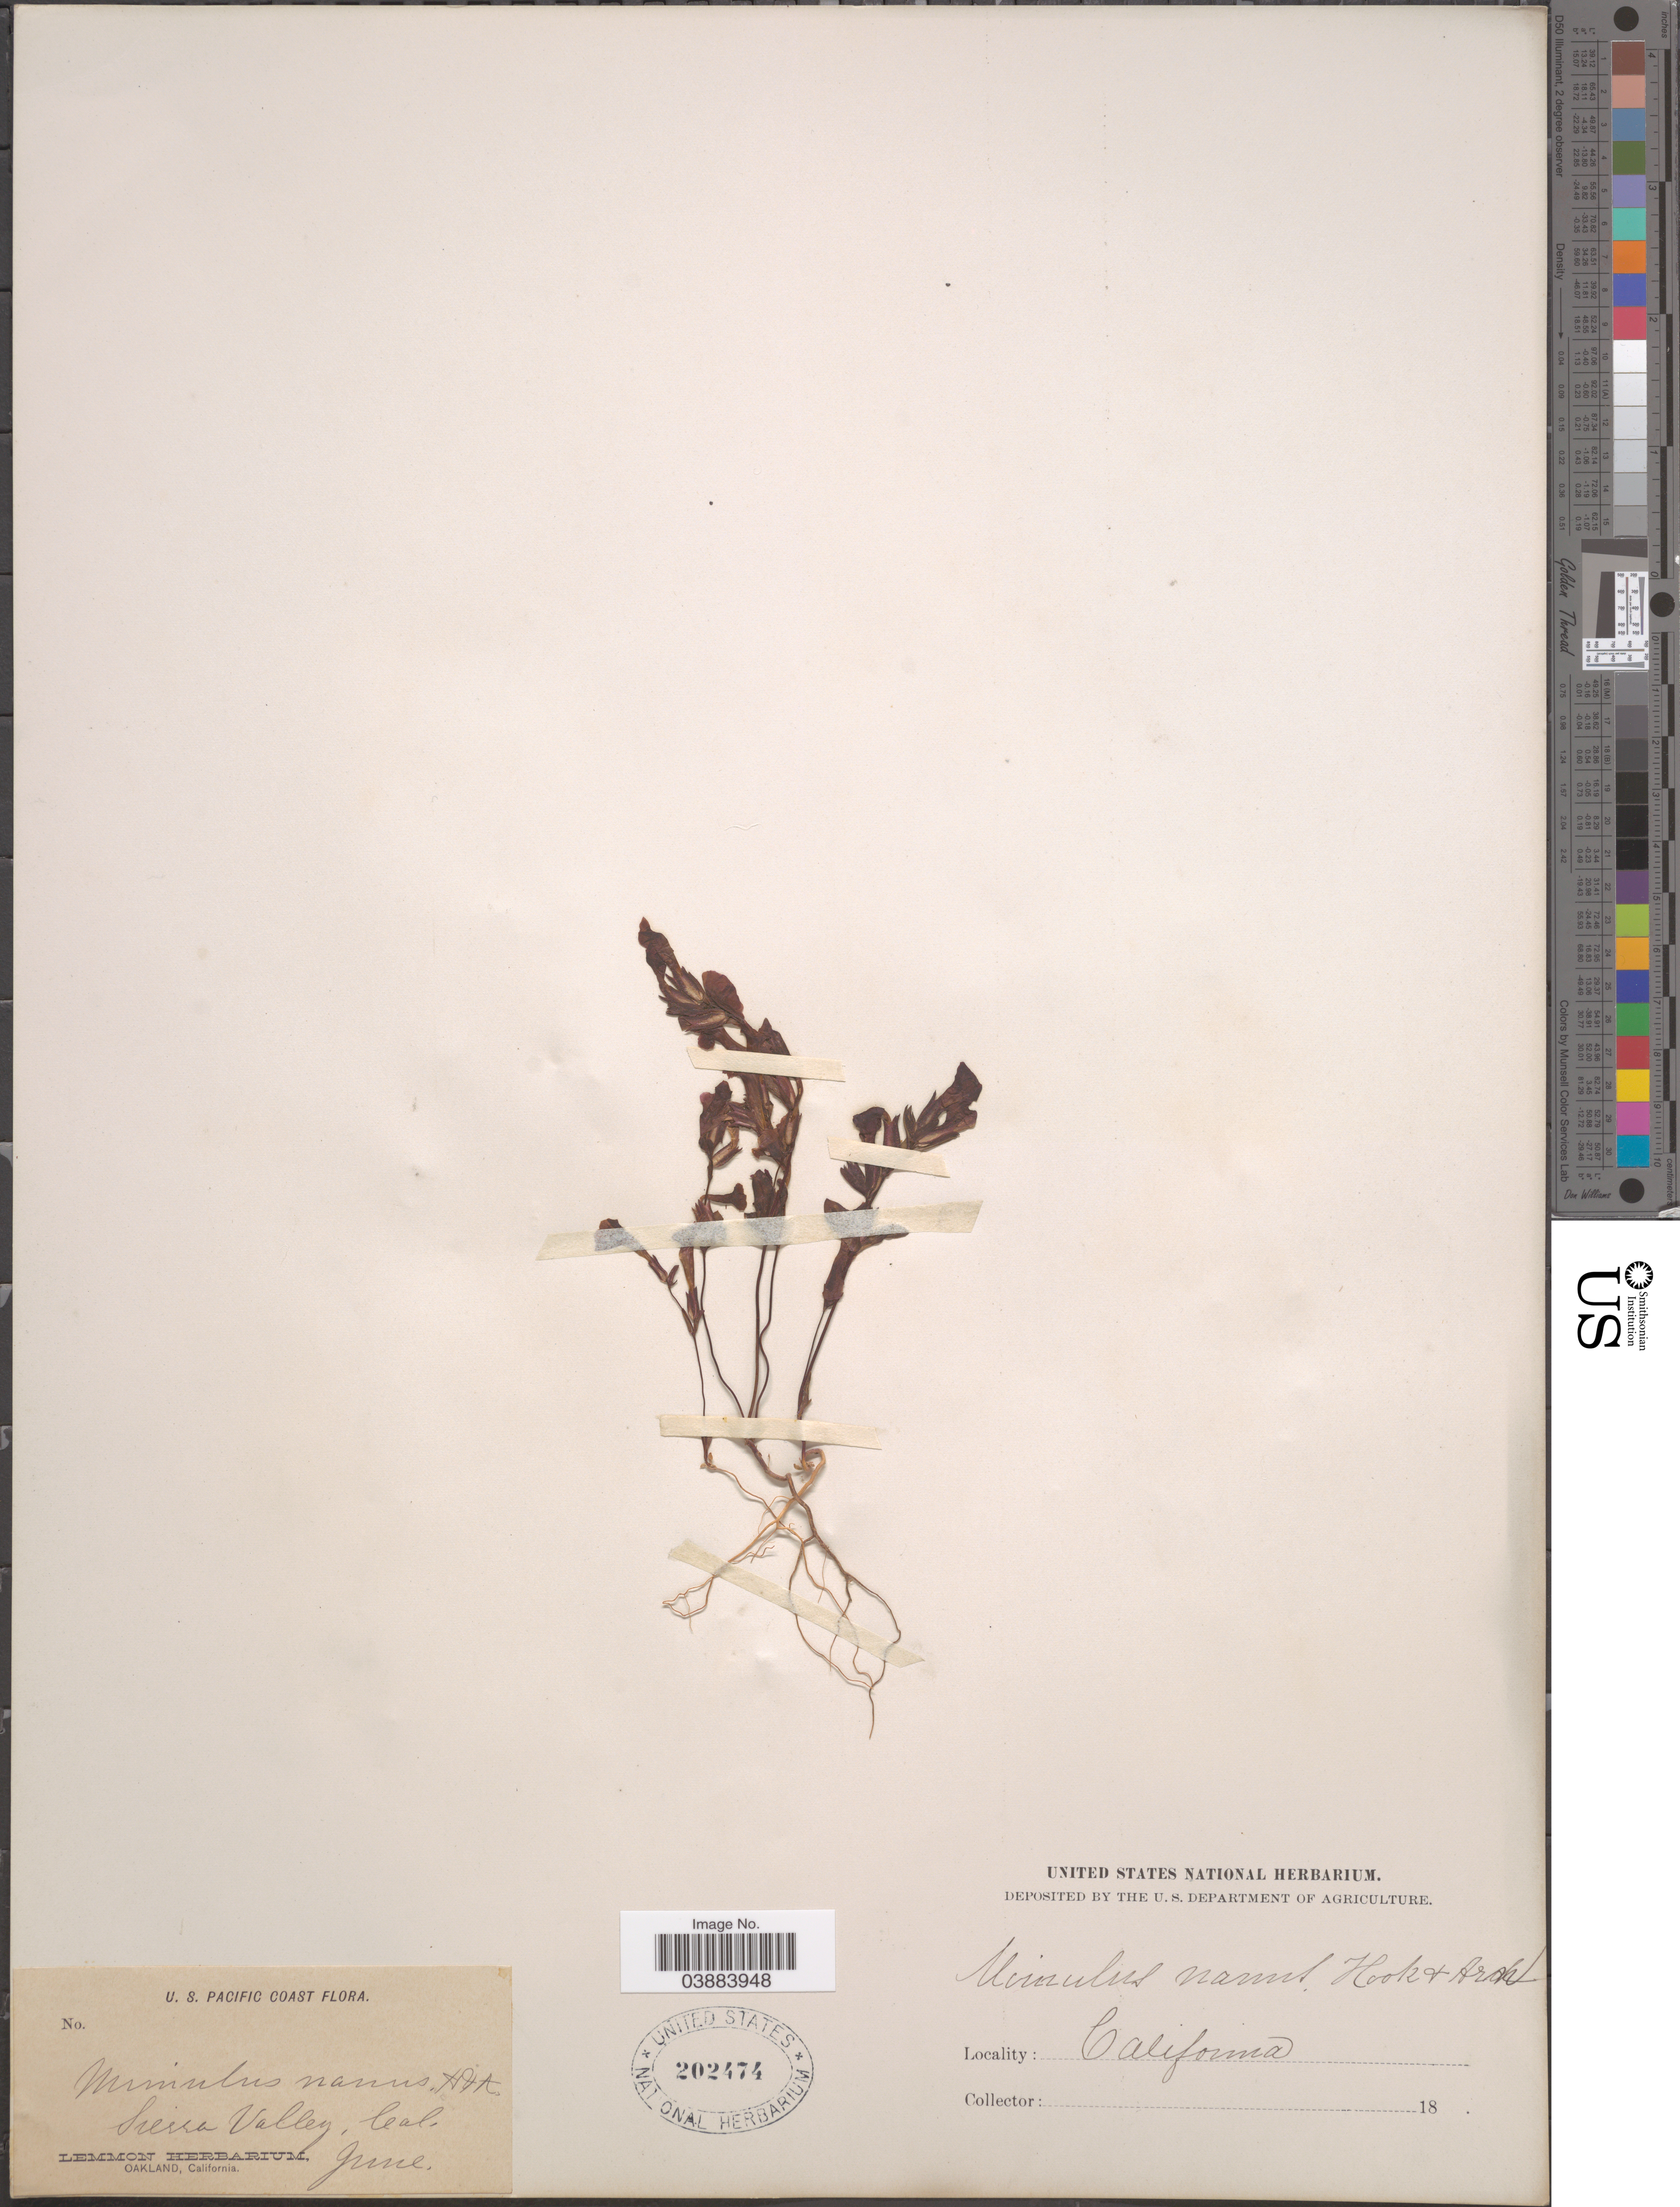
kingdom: Plantae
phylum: Tracheophyta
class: Magnoliopsida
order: Lamiales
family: Phrymaceae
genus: Eunanus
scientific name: Eunanus tolmiei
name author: Benth.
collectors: ex herb. Lemmon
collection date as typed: Transcribed d/m/y: /6/18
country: United States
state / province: California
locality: U. S. Pacific Coast. Sierra Valley.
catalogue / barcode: US 202474